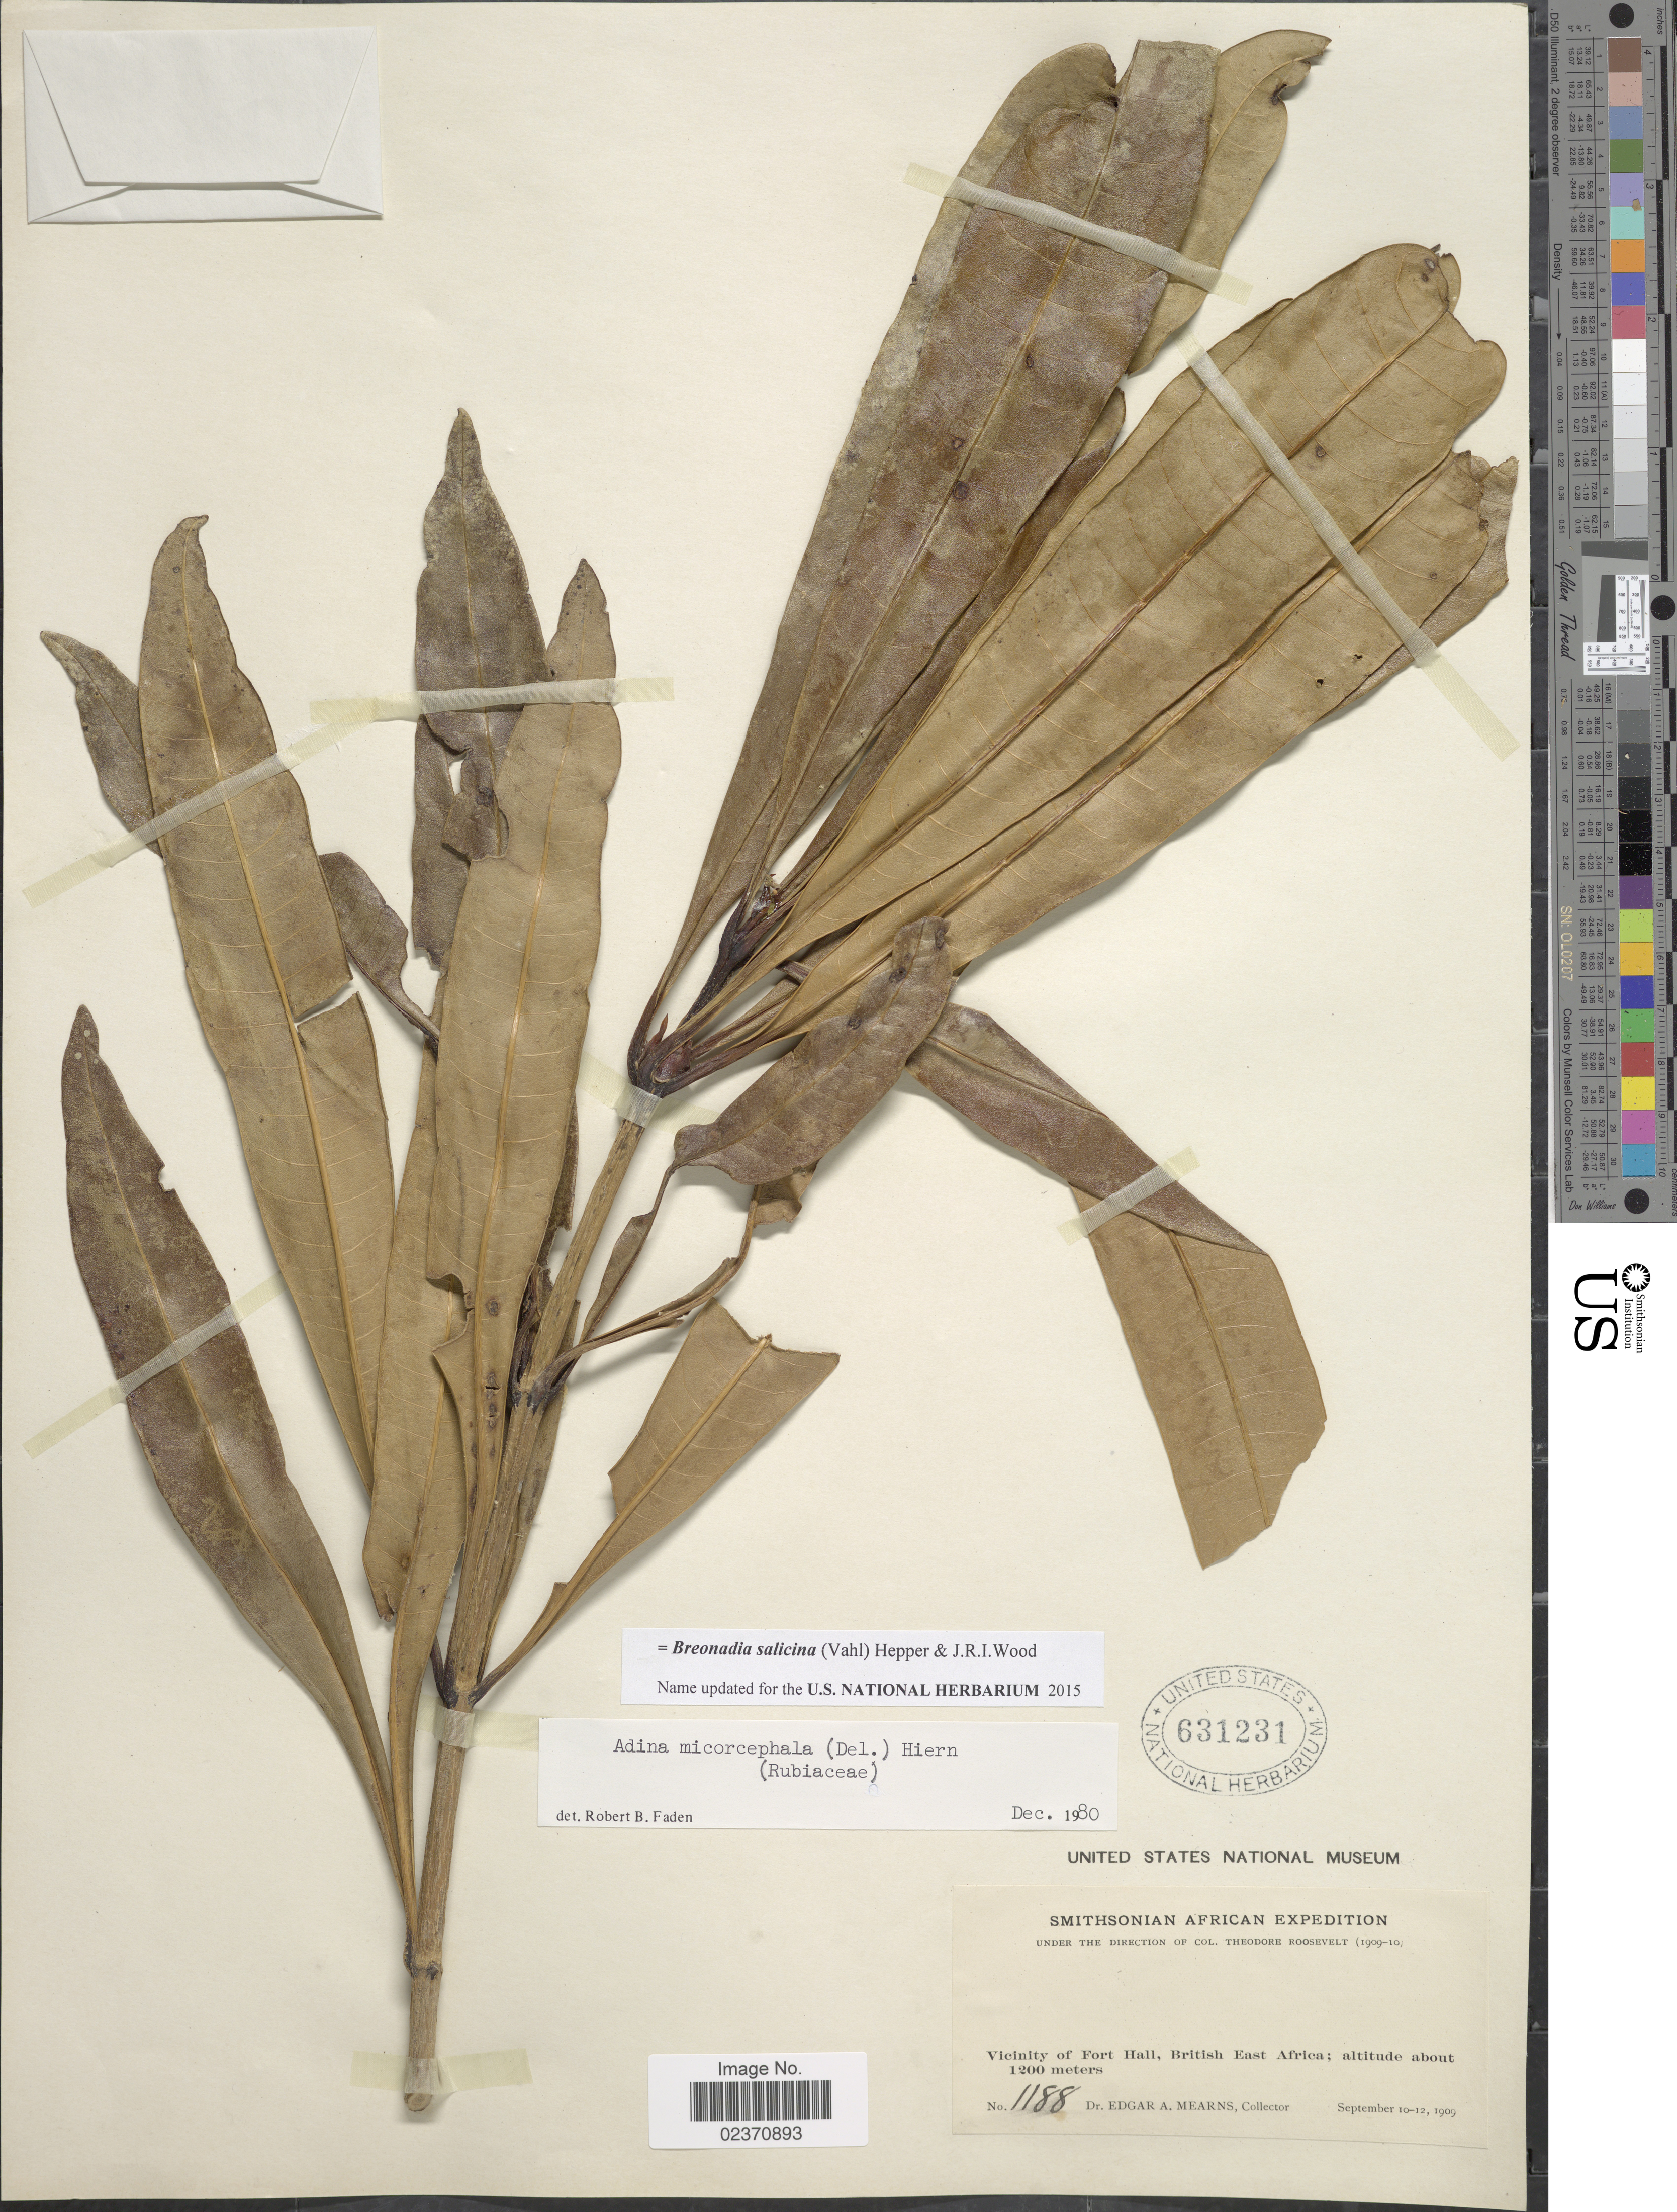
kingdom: Plantae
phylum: Tracheophyta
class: Magnoliopsida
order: Gentianales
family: Rubiaceae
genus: Breonadia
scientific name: Breonadia salicinia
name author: (Vahl) Hepper & J.R.I. Wood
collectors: E. A. Mearns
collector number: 1188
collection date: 1909-09-10/1909-09-12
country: Kenya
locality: Vicinity of Fort Hall, British East Africa.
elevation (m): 1200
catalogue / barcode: US 631231